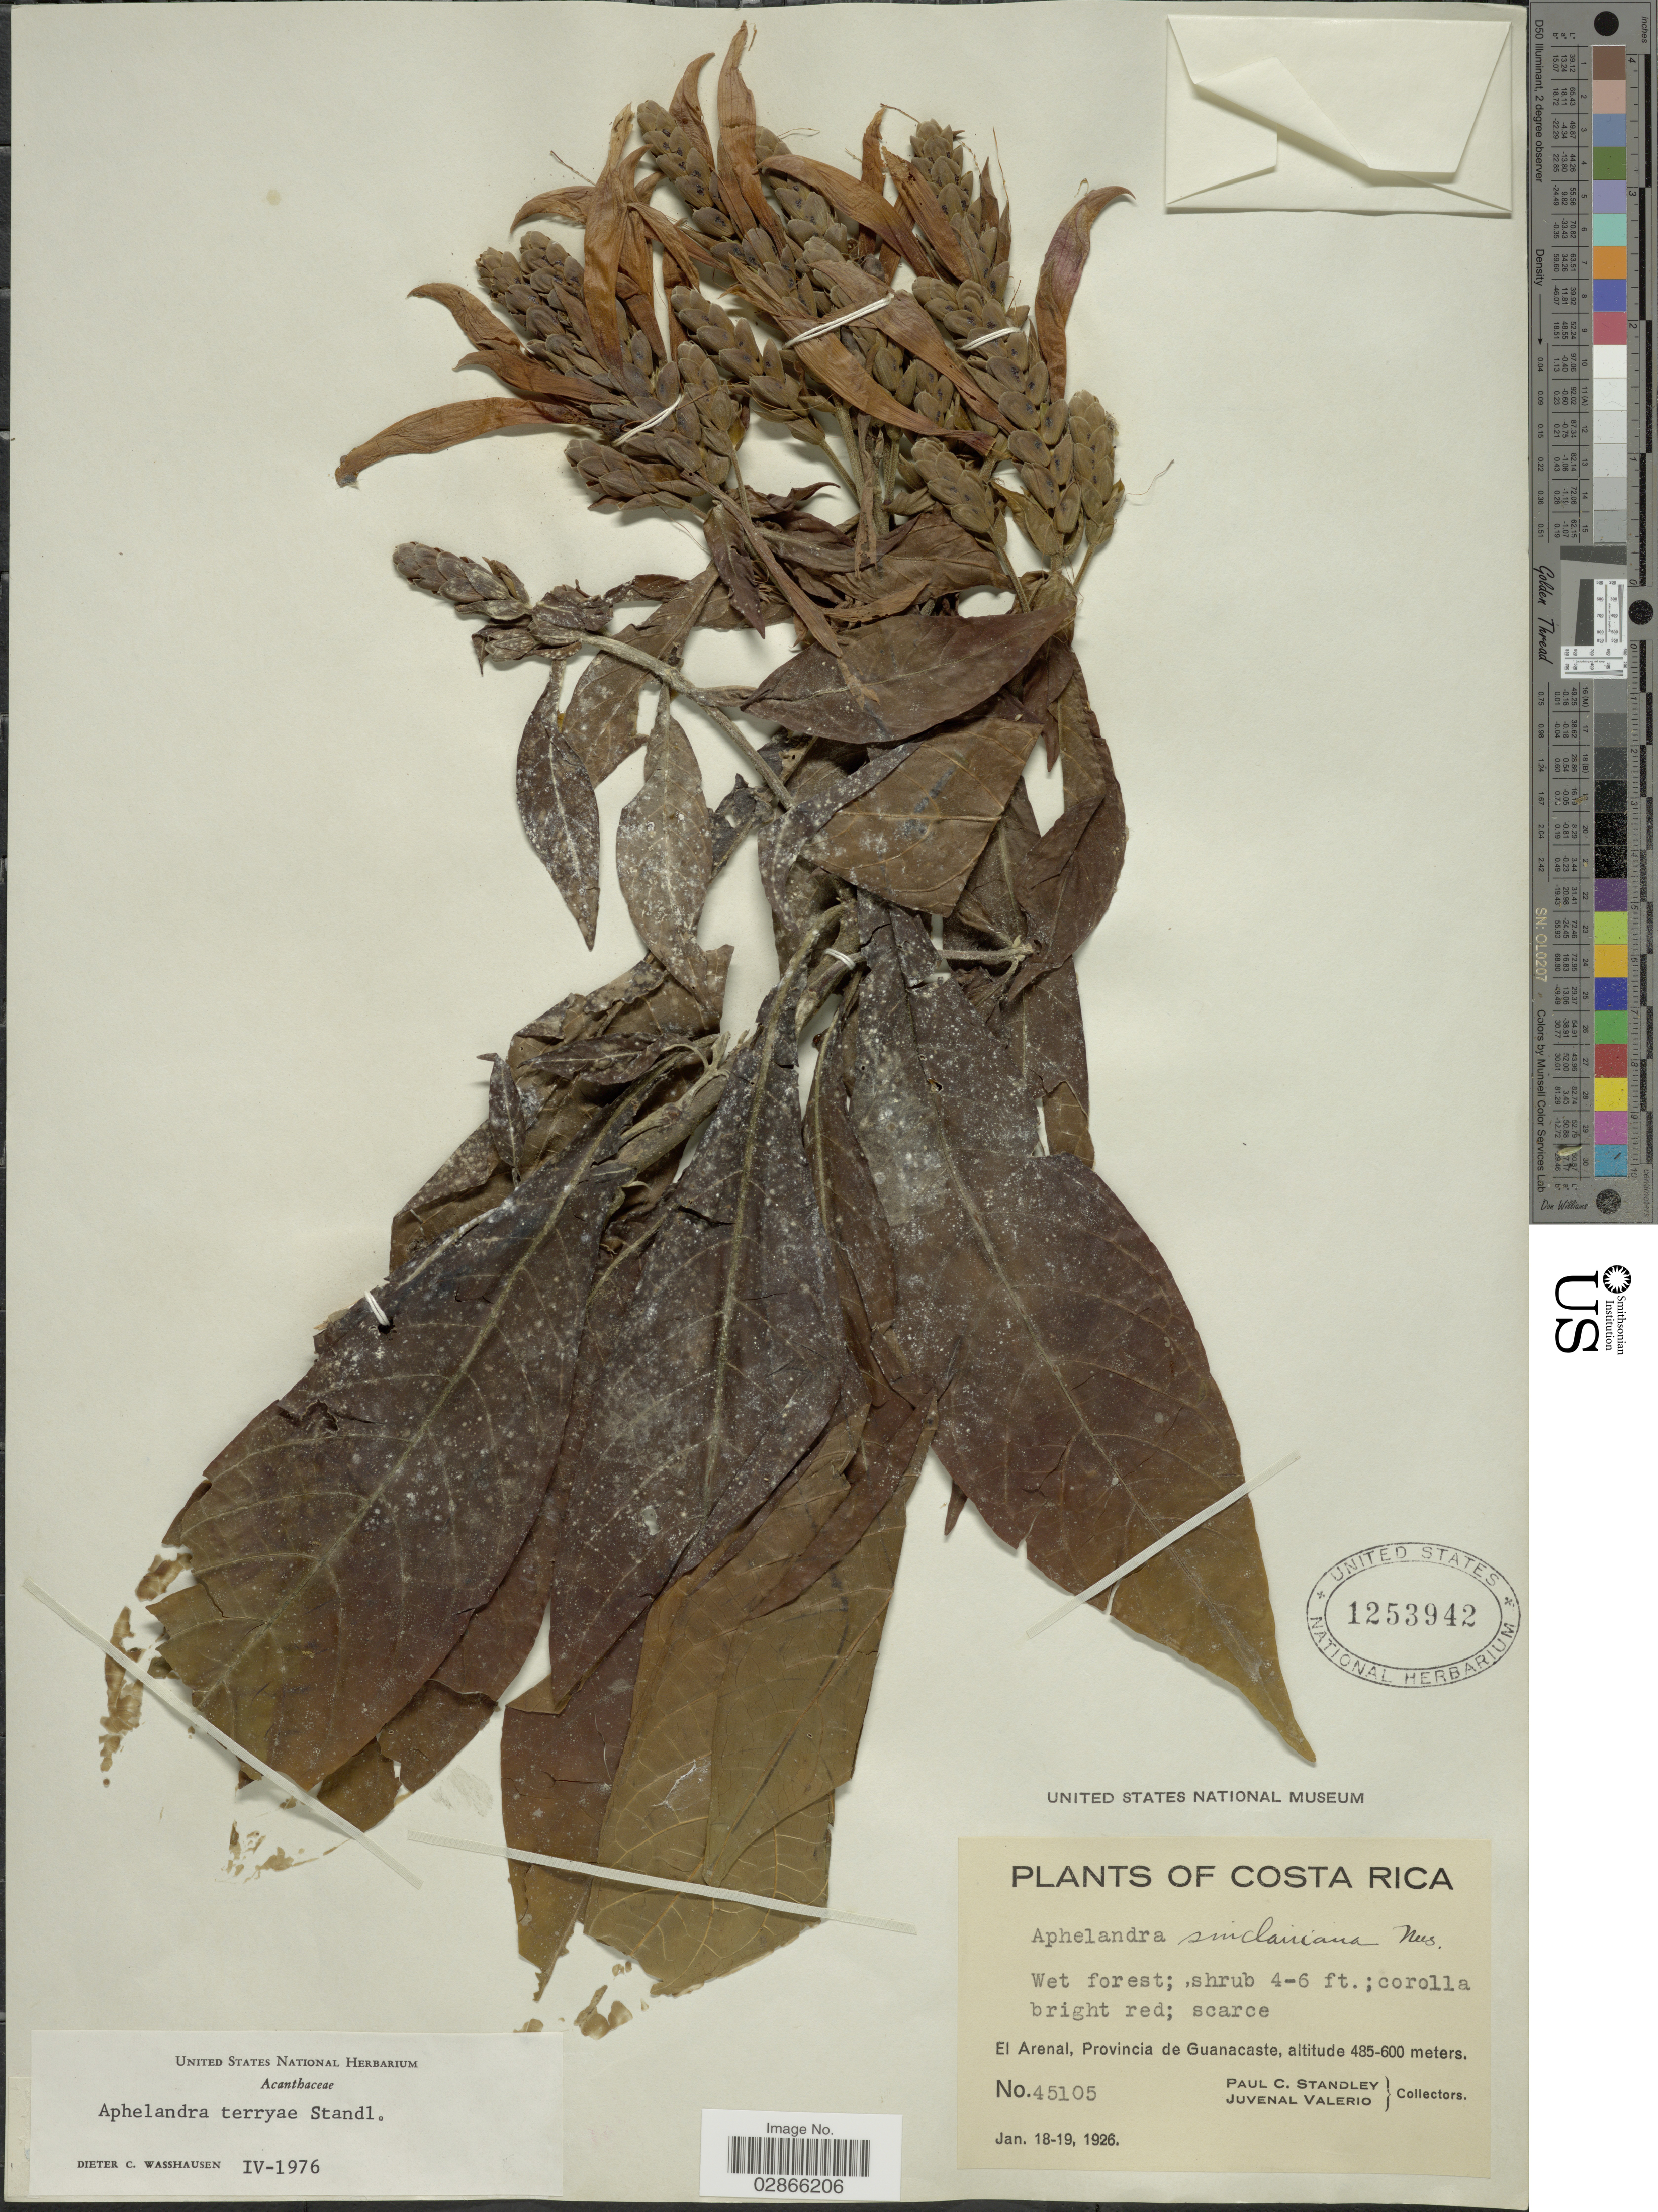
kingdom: Plantae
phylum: Tracheophyta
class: Magnoliopsida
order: Lamiales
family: Acanthaceae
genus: Aphelandra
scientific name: Aphelandra terryae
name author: Standl.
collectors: P. C. Standley & J. Valerio R.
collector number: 45105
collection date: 1926-01-18/1926-01-19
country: Costa Rica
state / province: Guanacaste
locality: El Arenal.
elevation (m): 485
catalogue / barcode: US 1253942